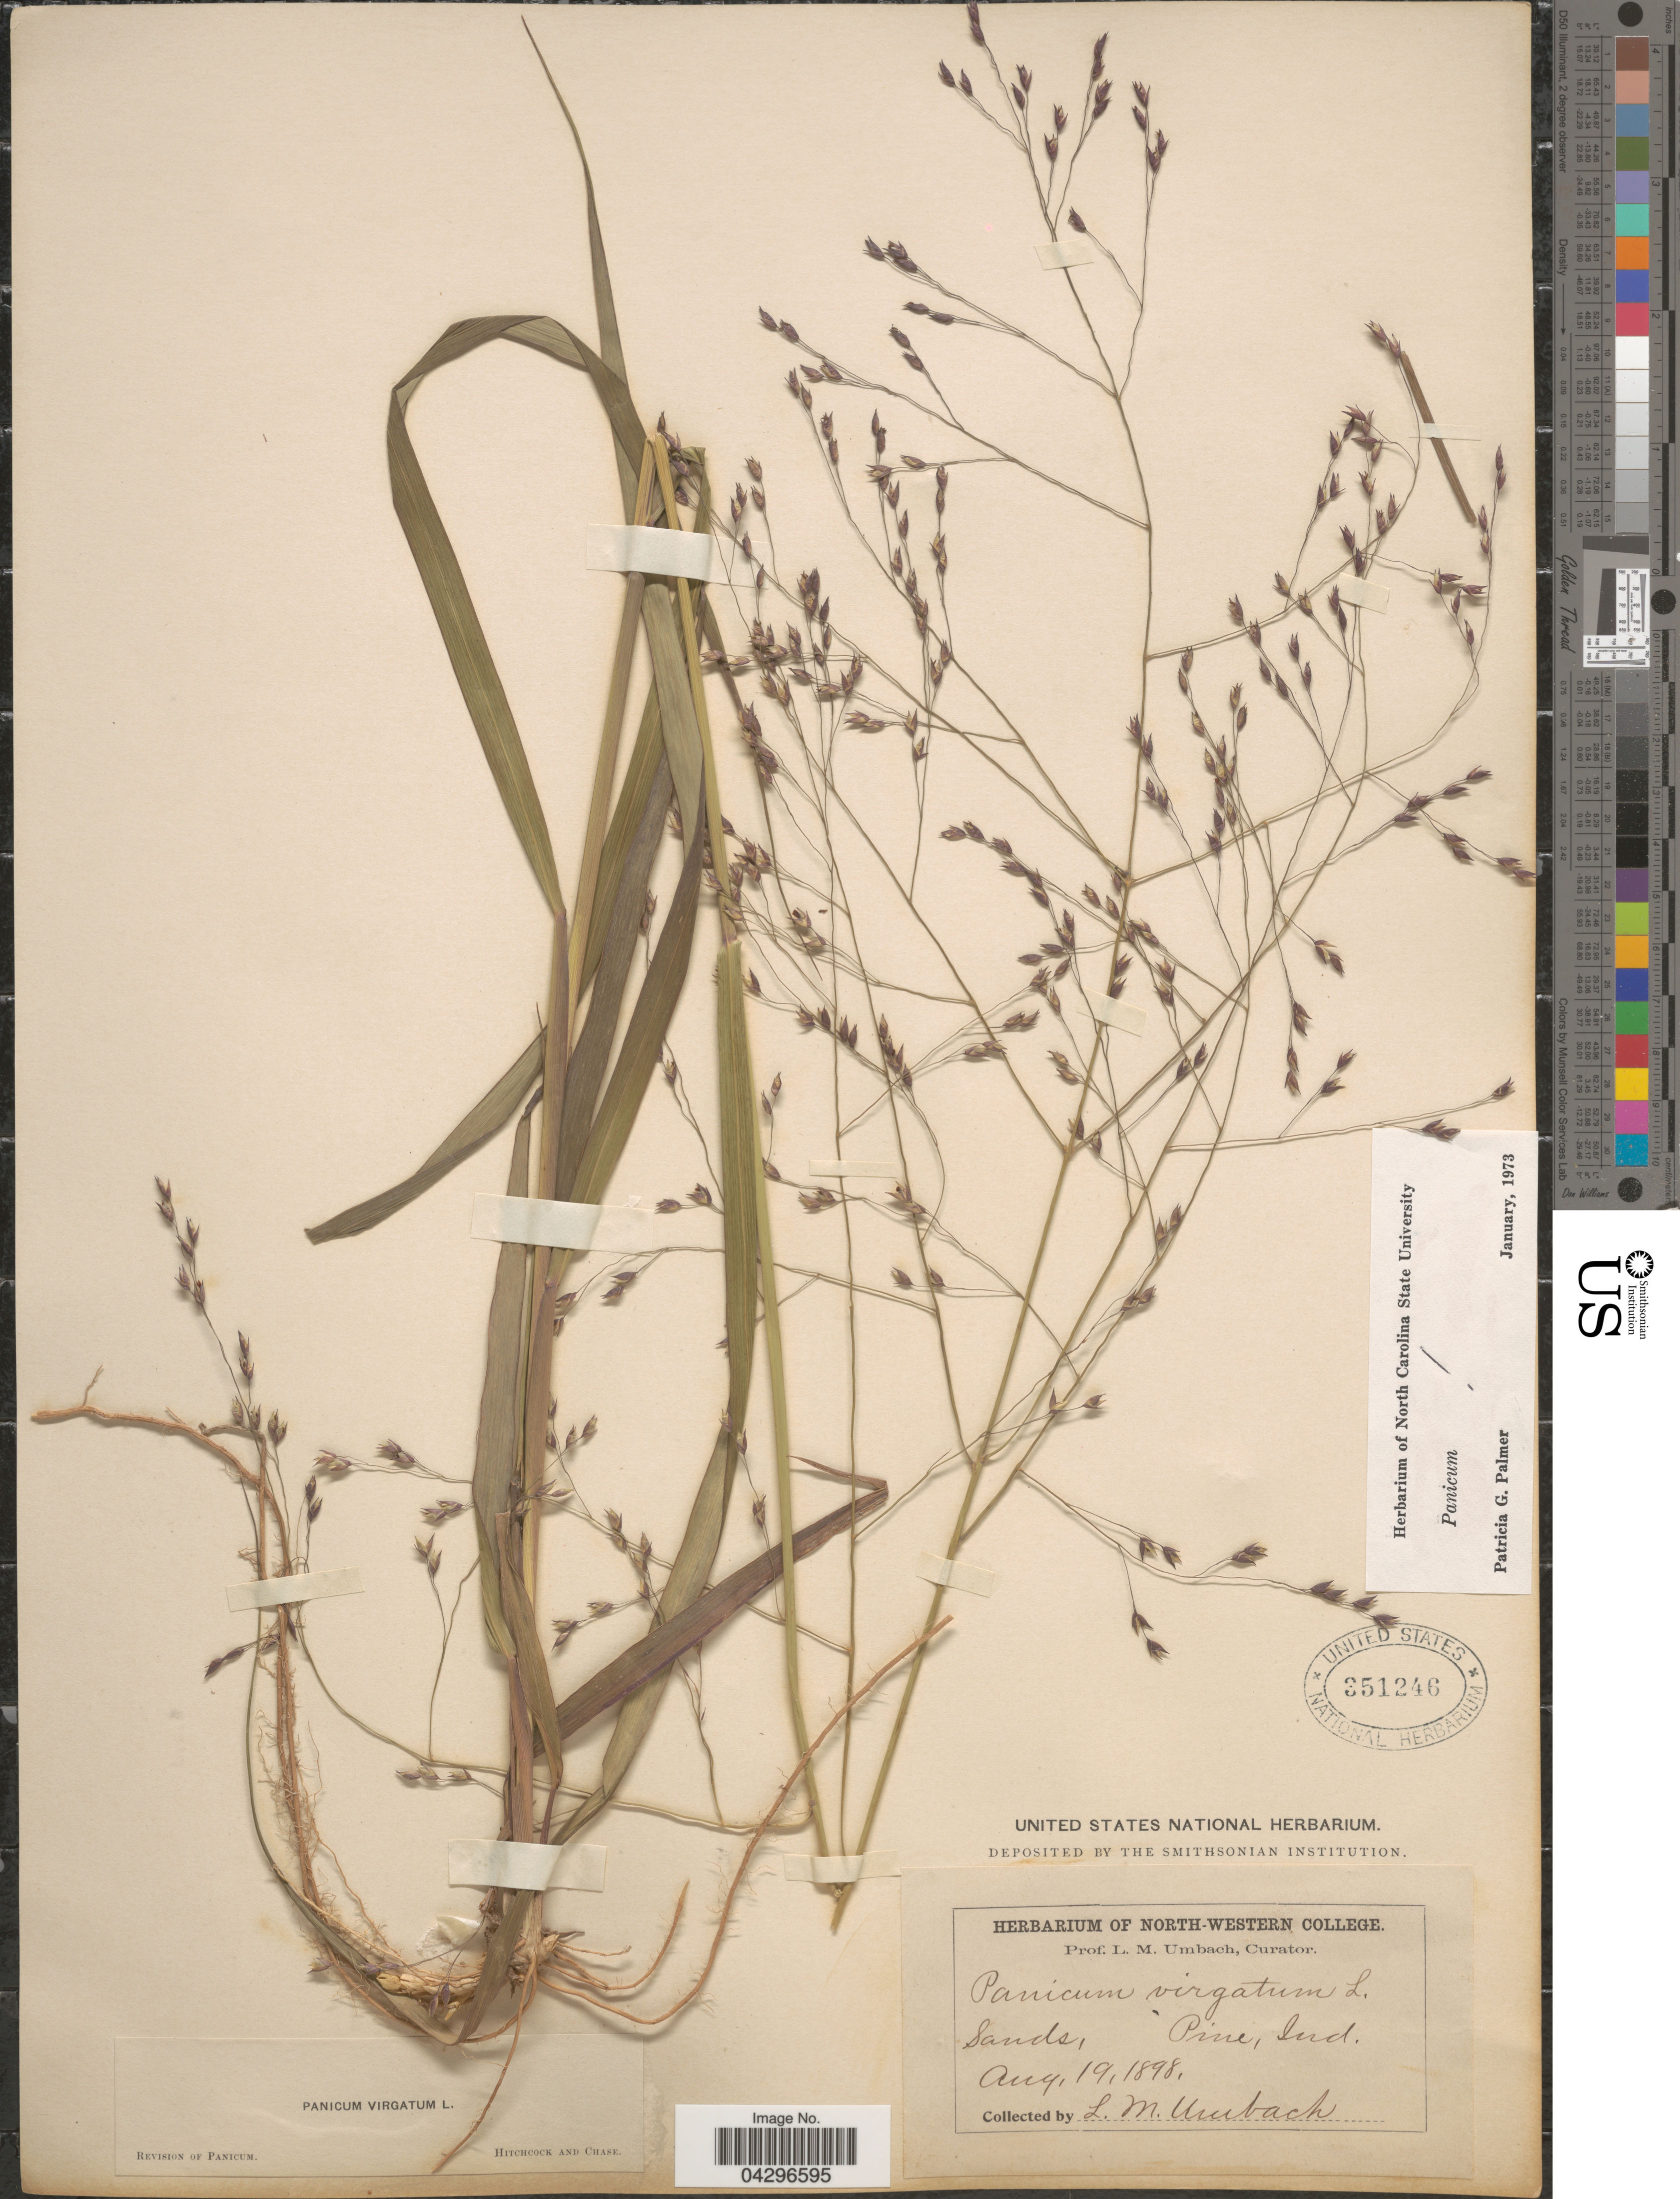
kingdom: Plantae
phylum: Tracheophyta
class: Liliopsida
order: Poales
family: Poaceae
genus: Panicum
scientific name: Panicum virgatum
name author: L.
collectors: L. M. Umbach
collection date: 1898-08-19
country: United States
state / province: Indiana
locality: Sands, Pine.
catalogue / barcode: US 351246